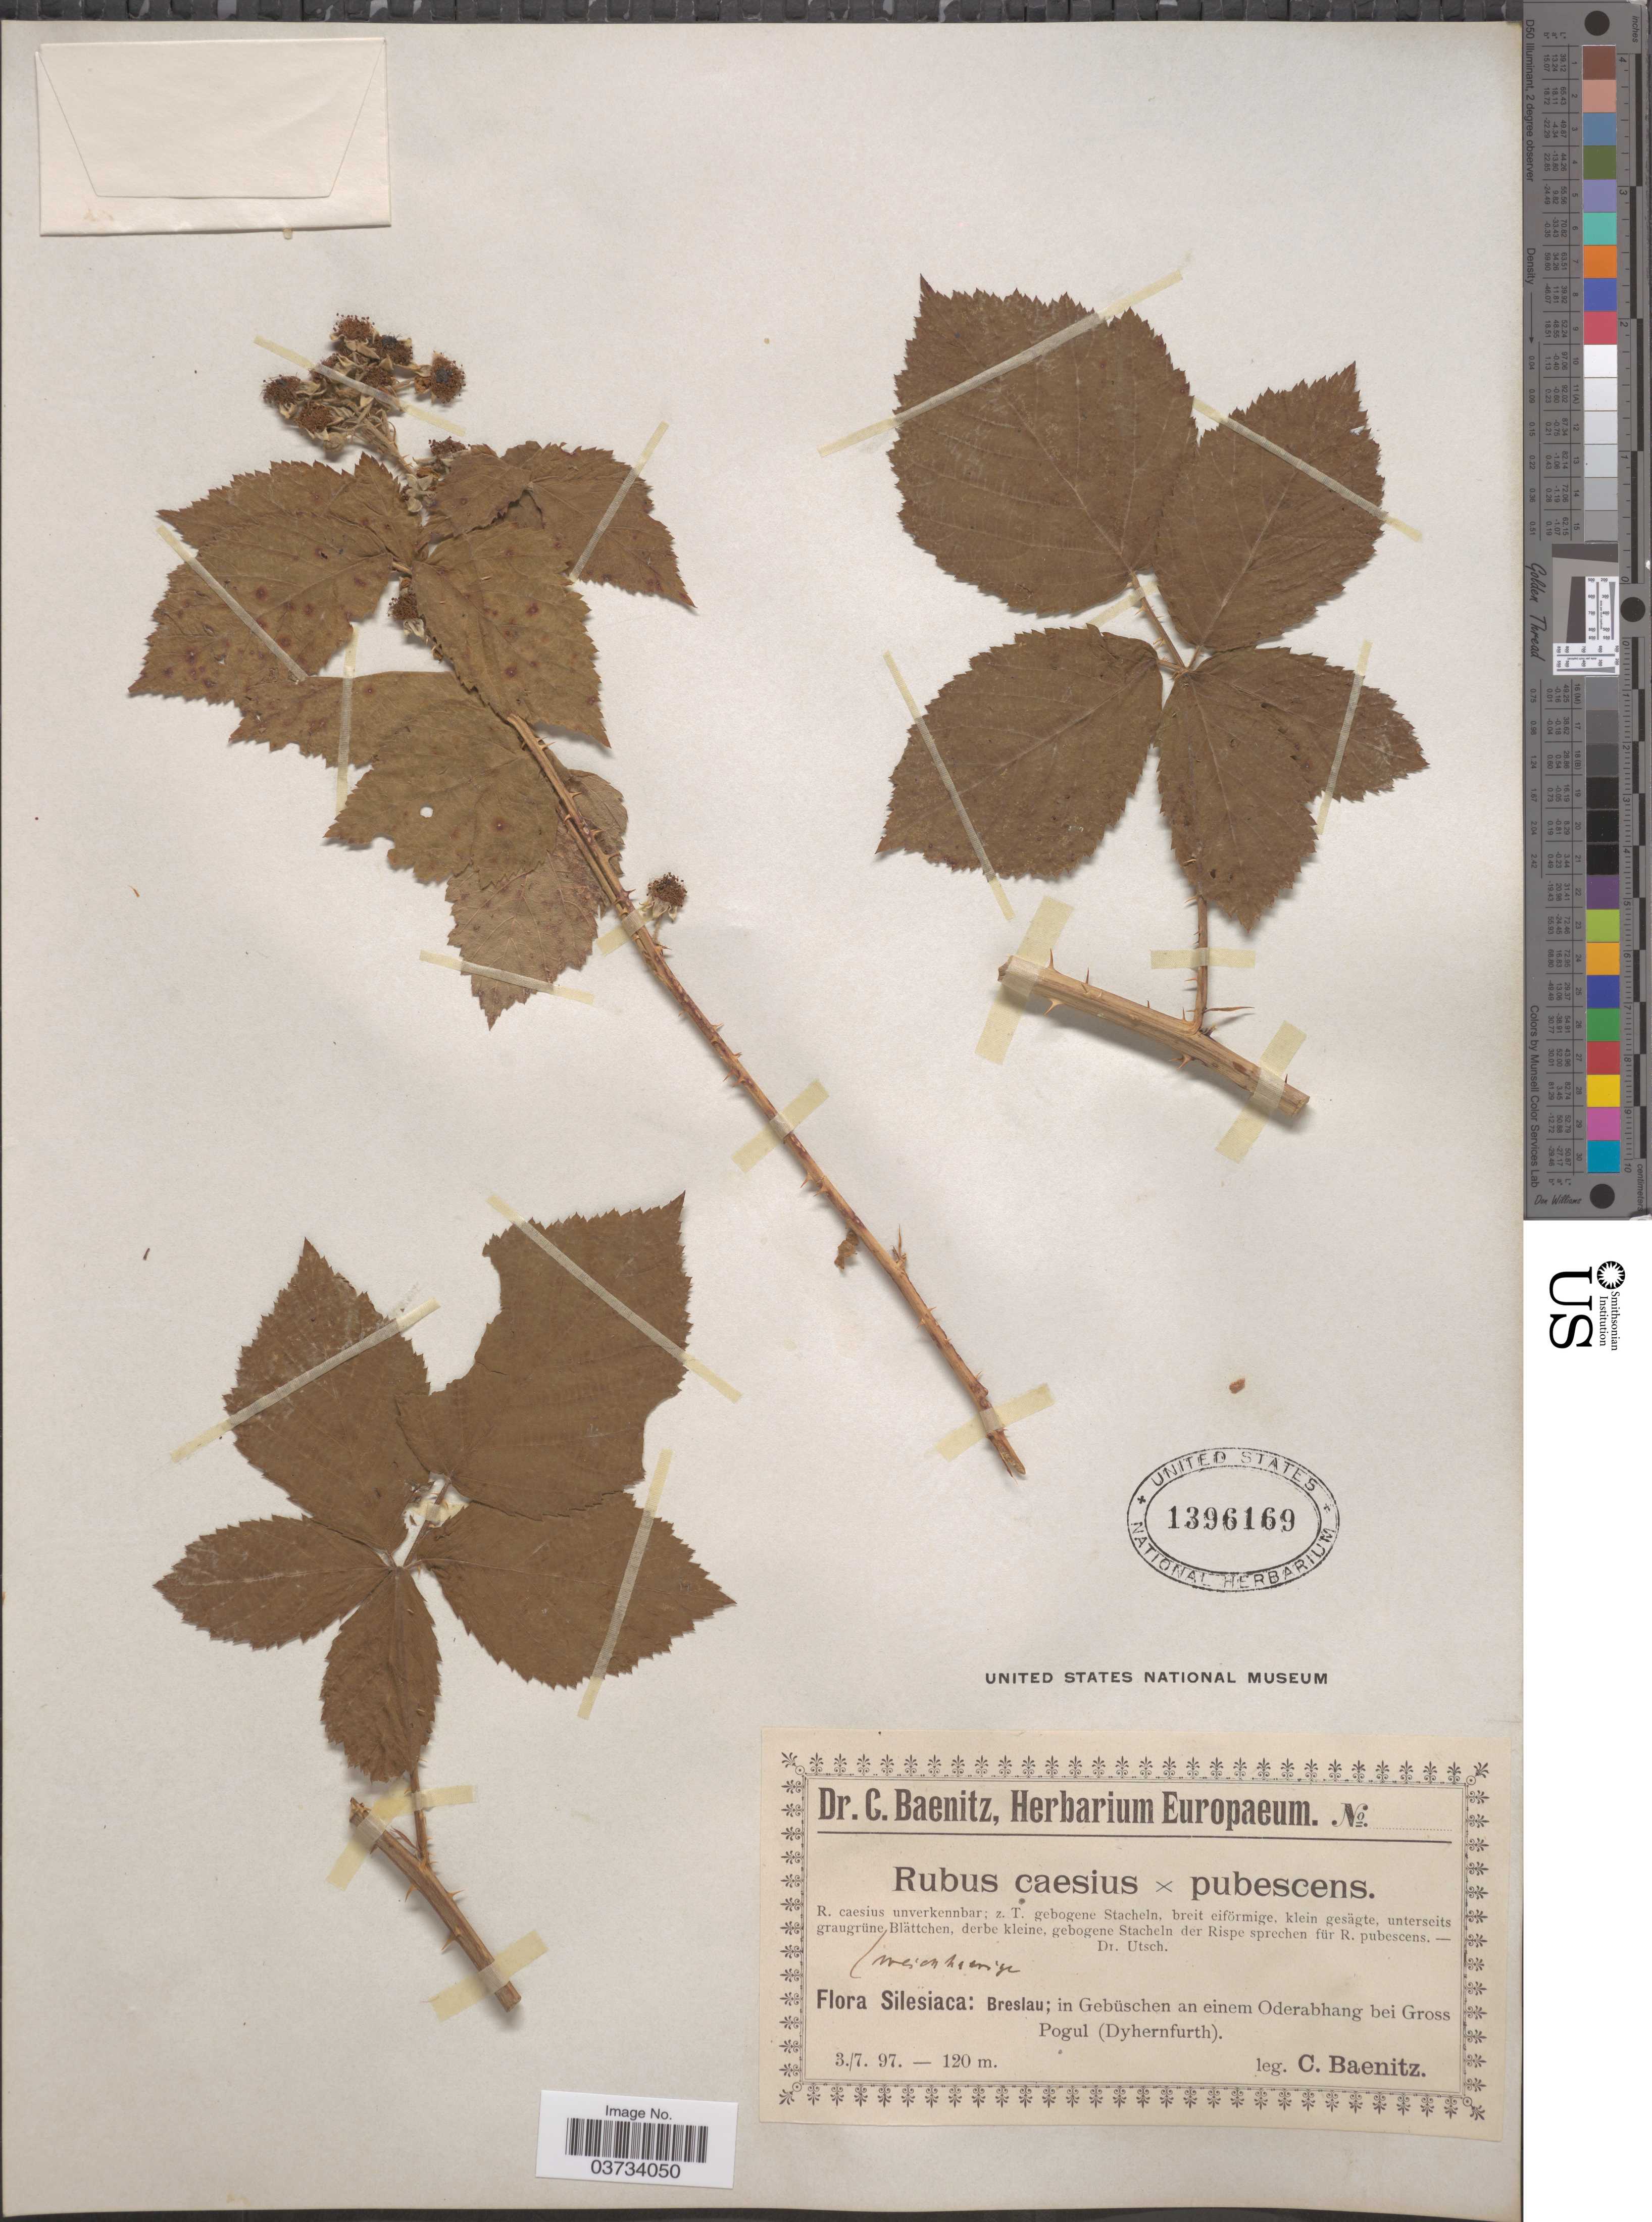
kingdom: Plantae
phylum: Tracheophyta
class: Magnoliopsida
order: Rosales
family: Rosaceae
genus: Rubus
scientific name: Rubus caesius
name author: L.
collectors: C. G. Baenitz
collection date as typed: Transcribed d/m/y: 3/7/97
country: Poland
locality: Silesiaca: Breslau; in Gebüschen an einem Oderabhang bei Gross Pogul (Dyhernfurth).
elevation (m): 120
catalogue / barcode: US 1396169